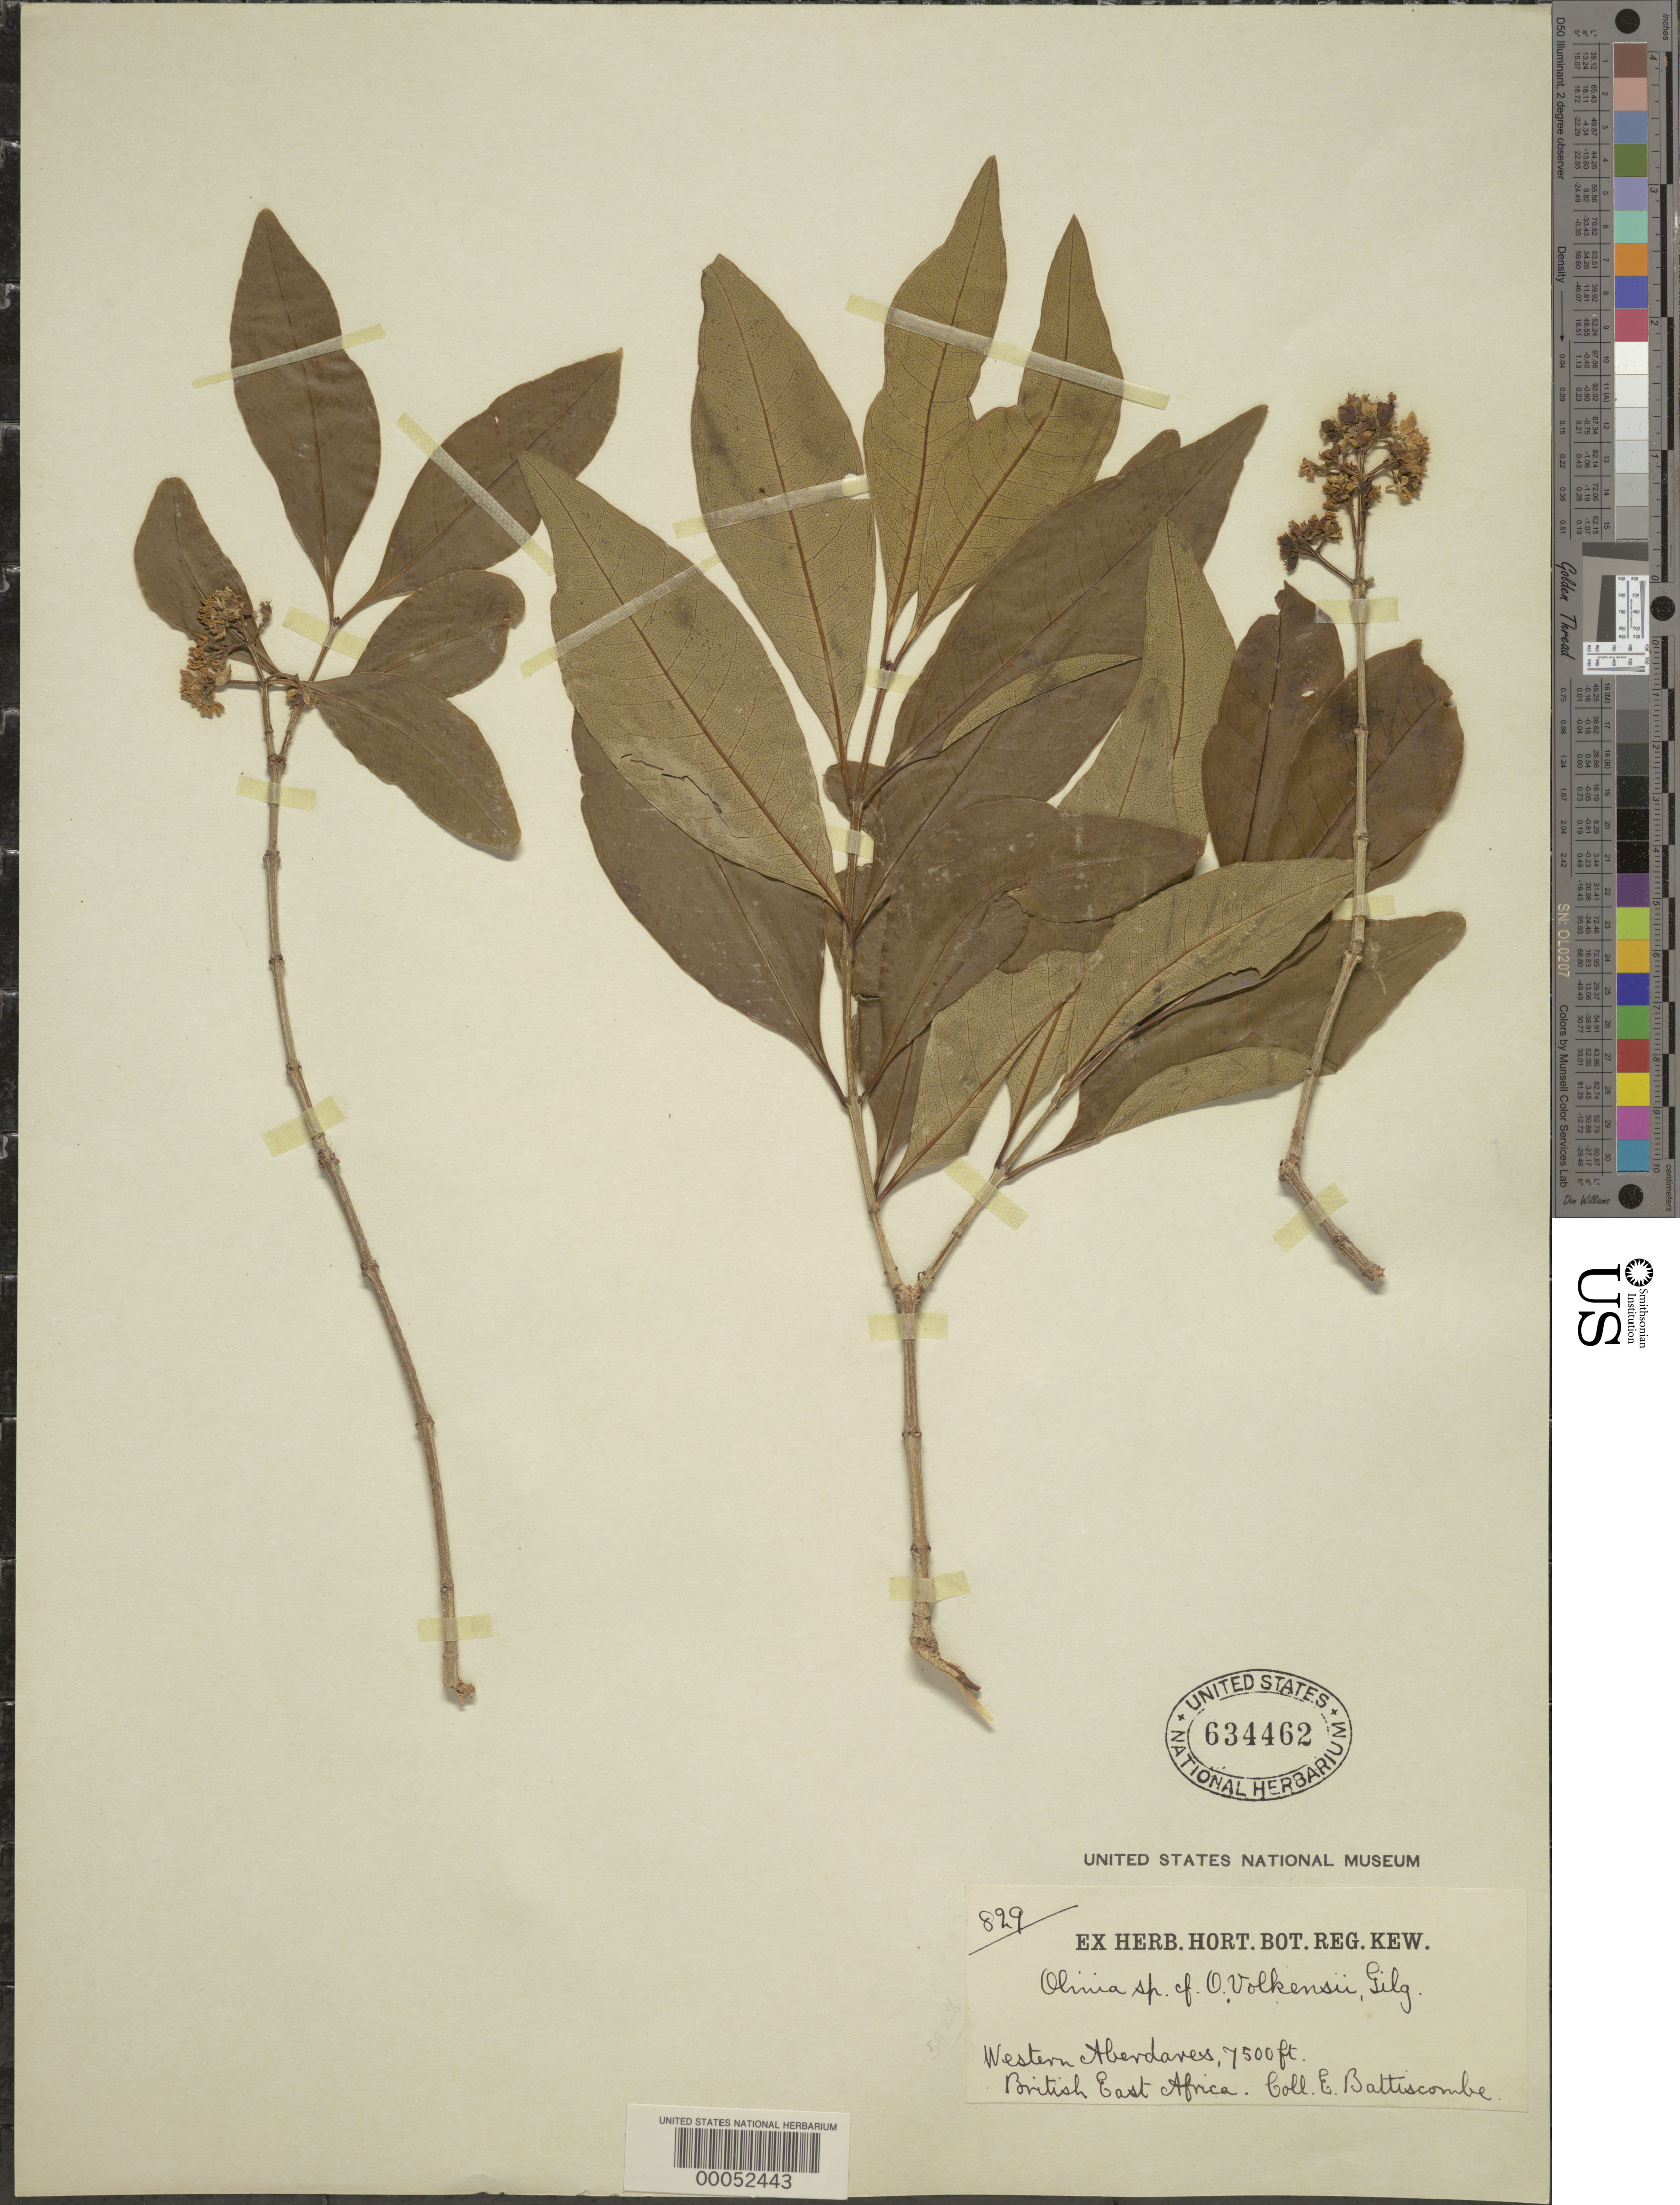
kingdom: Plantae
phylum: Tracheophyta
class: Magnoliopsida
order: Myrtales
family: Penaeaceae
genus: Olinia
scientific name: Olinia sp.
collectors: E. Battiscombe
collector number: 829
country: Kenya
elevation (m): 2286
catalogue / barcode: US 634462